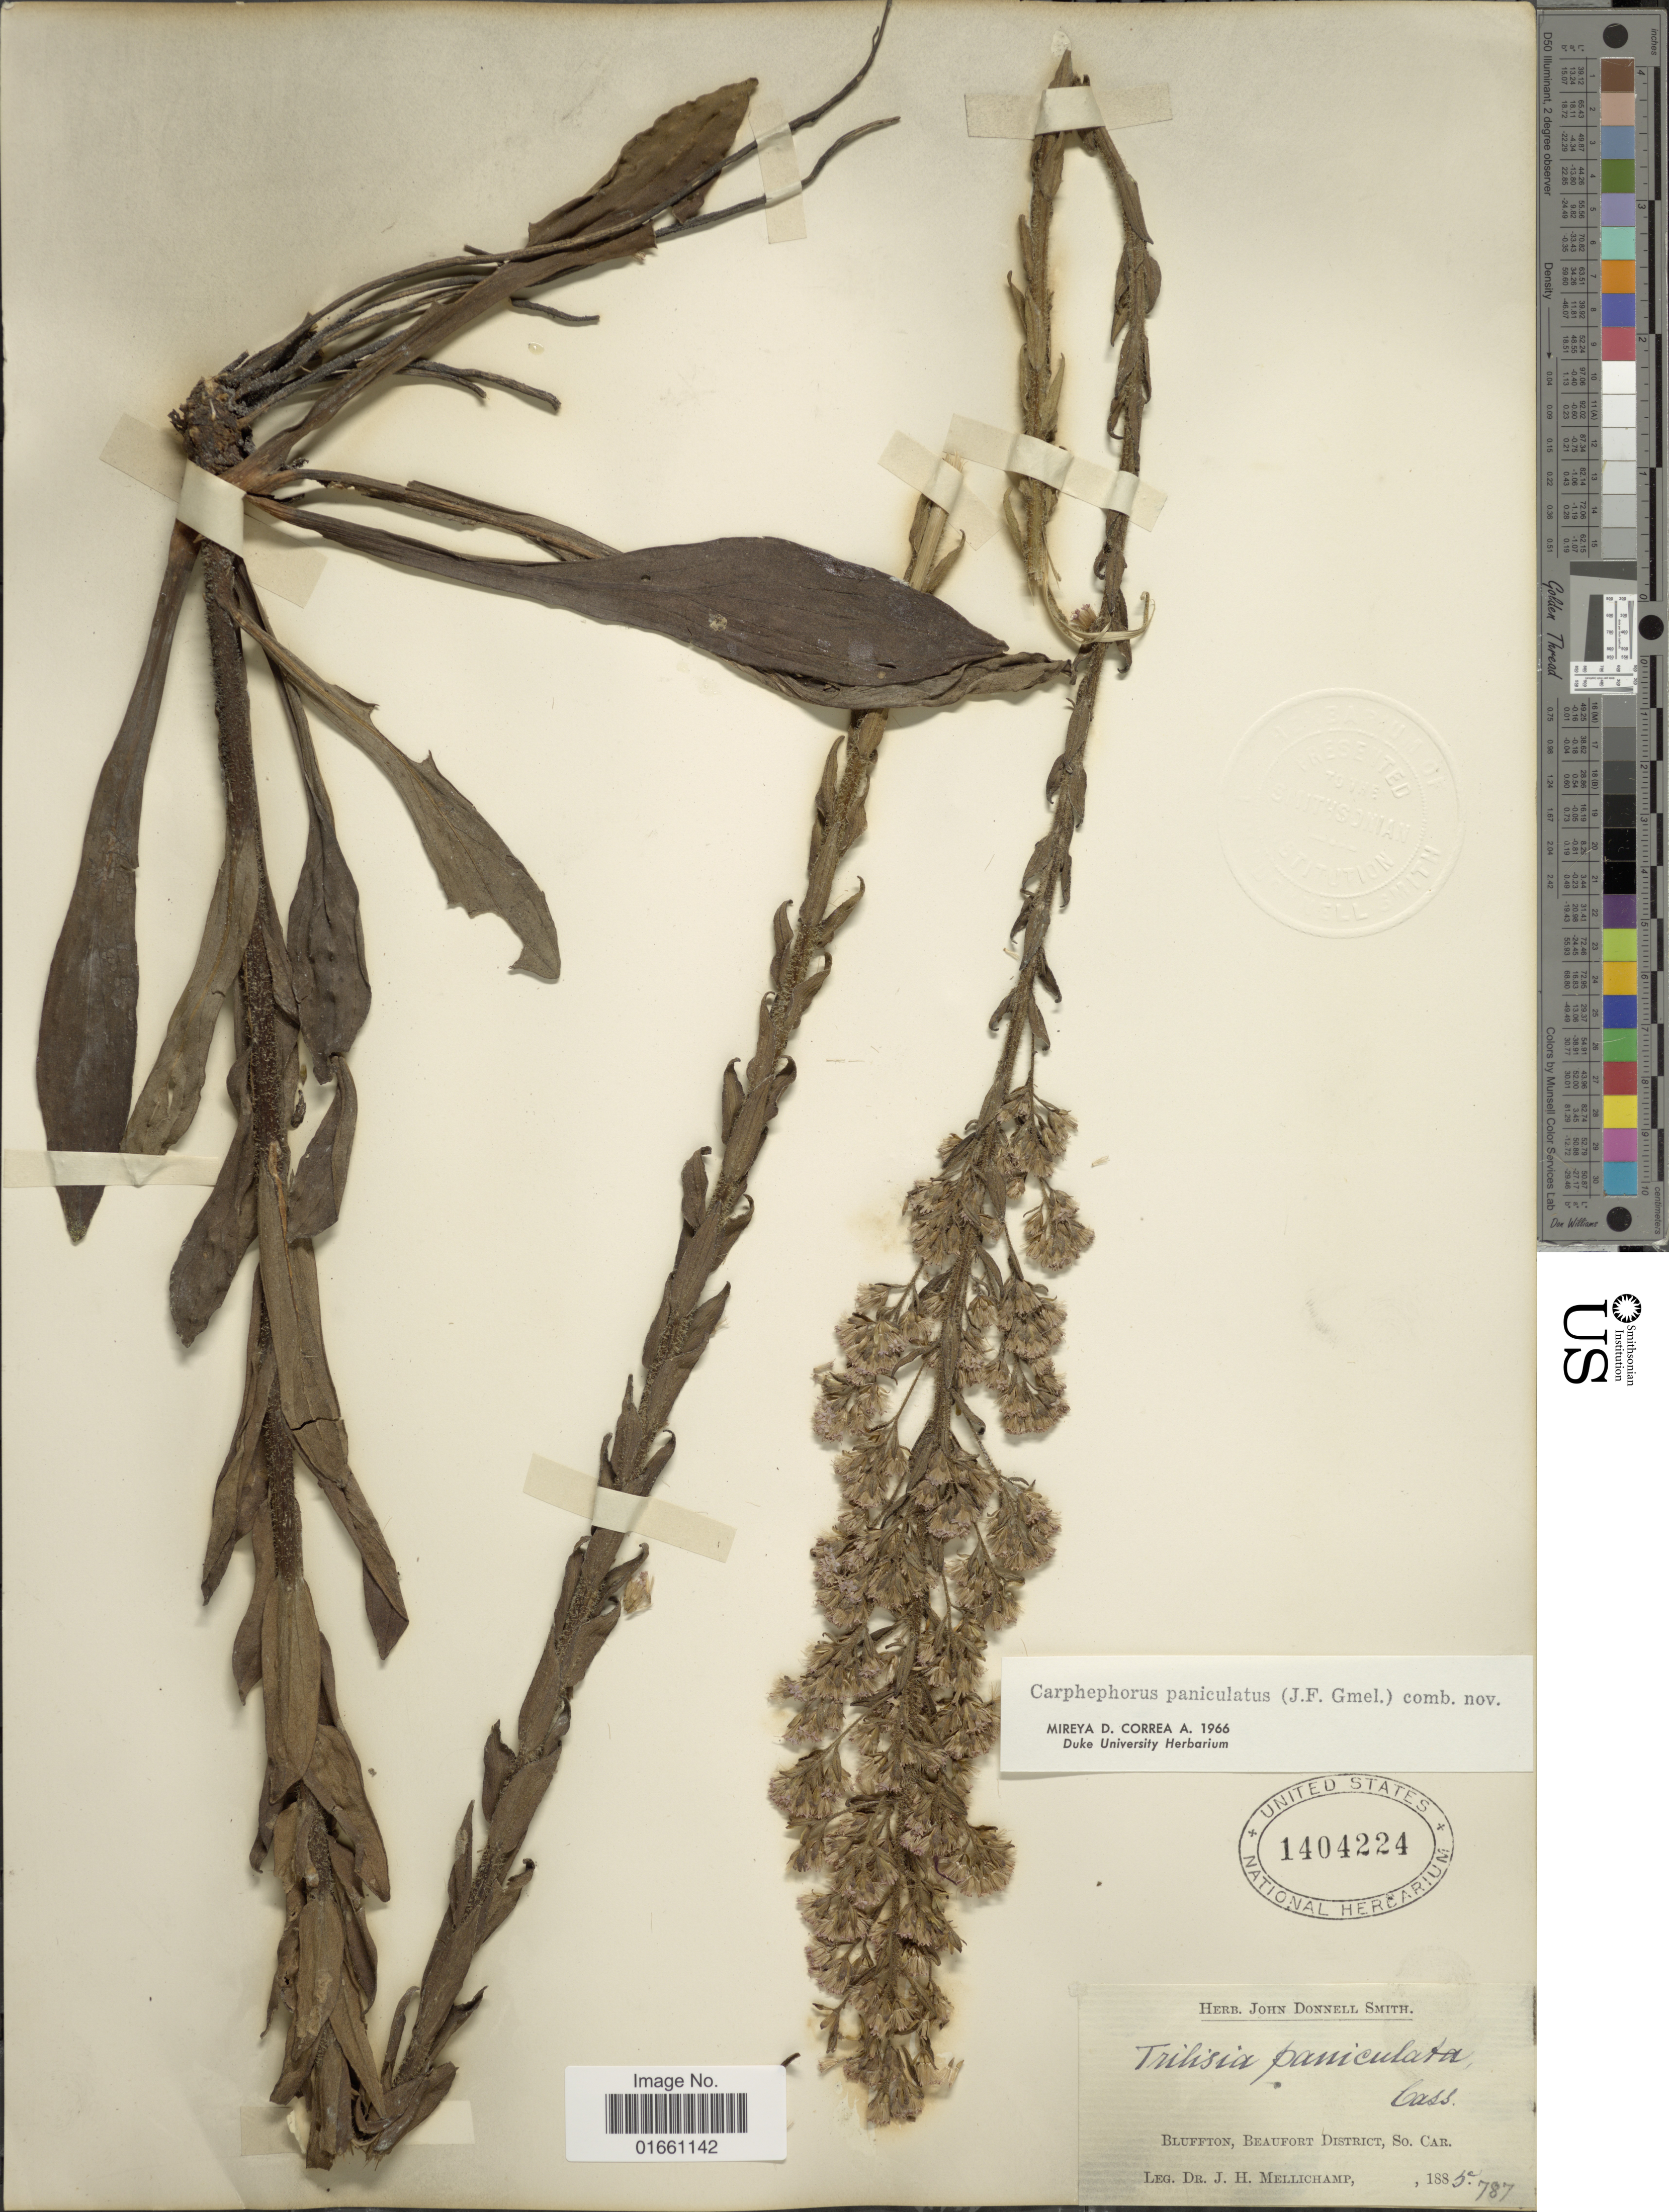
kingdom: Plantae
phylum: Tracheophyta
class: Magnoliopsida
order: Asterales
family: Asteraceae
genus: Trilisa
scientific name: Trilisa paniculata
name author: (J.F. Gmel.) Cass.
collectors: J. H. Mellichamp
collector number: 787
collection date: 1885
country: United States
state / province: South Carolina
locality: Bluffton, Beaufort District.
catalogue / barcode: US 1404224